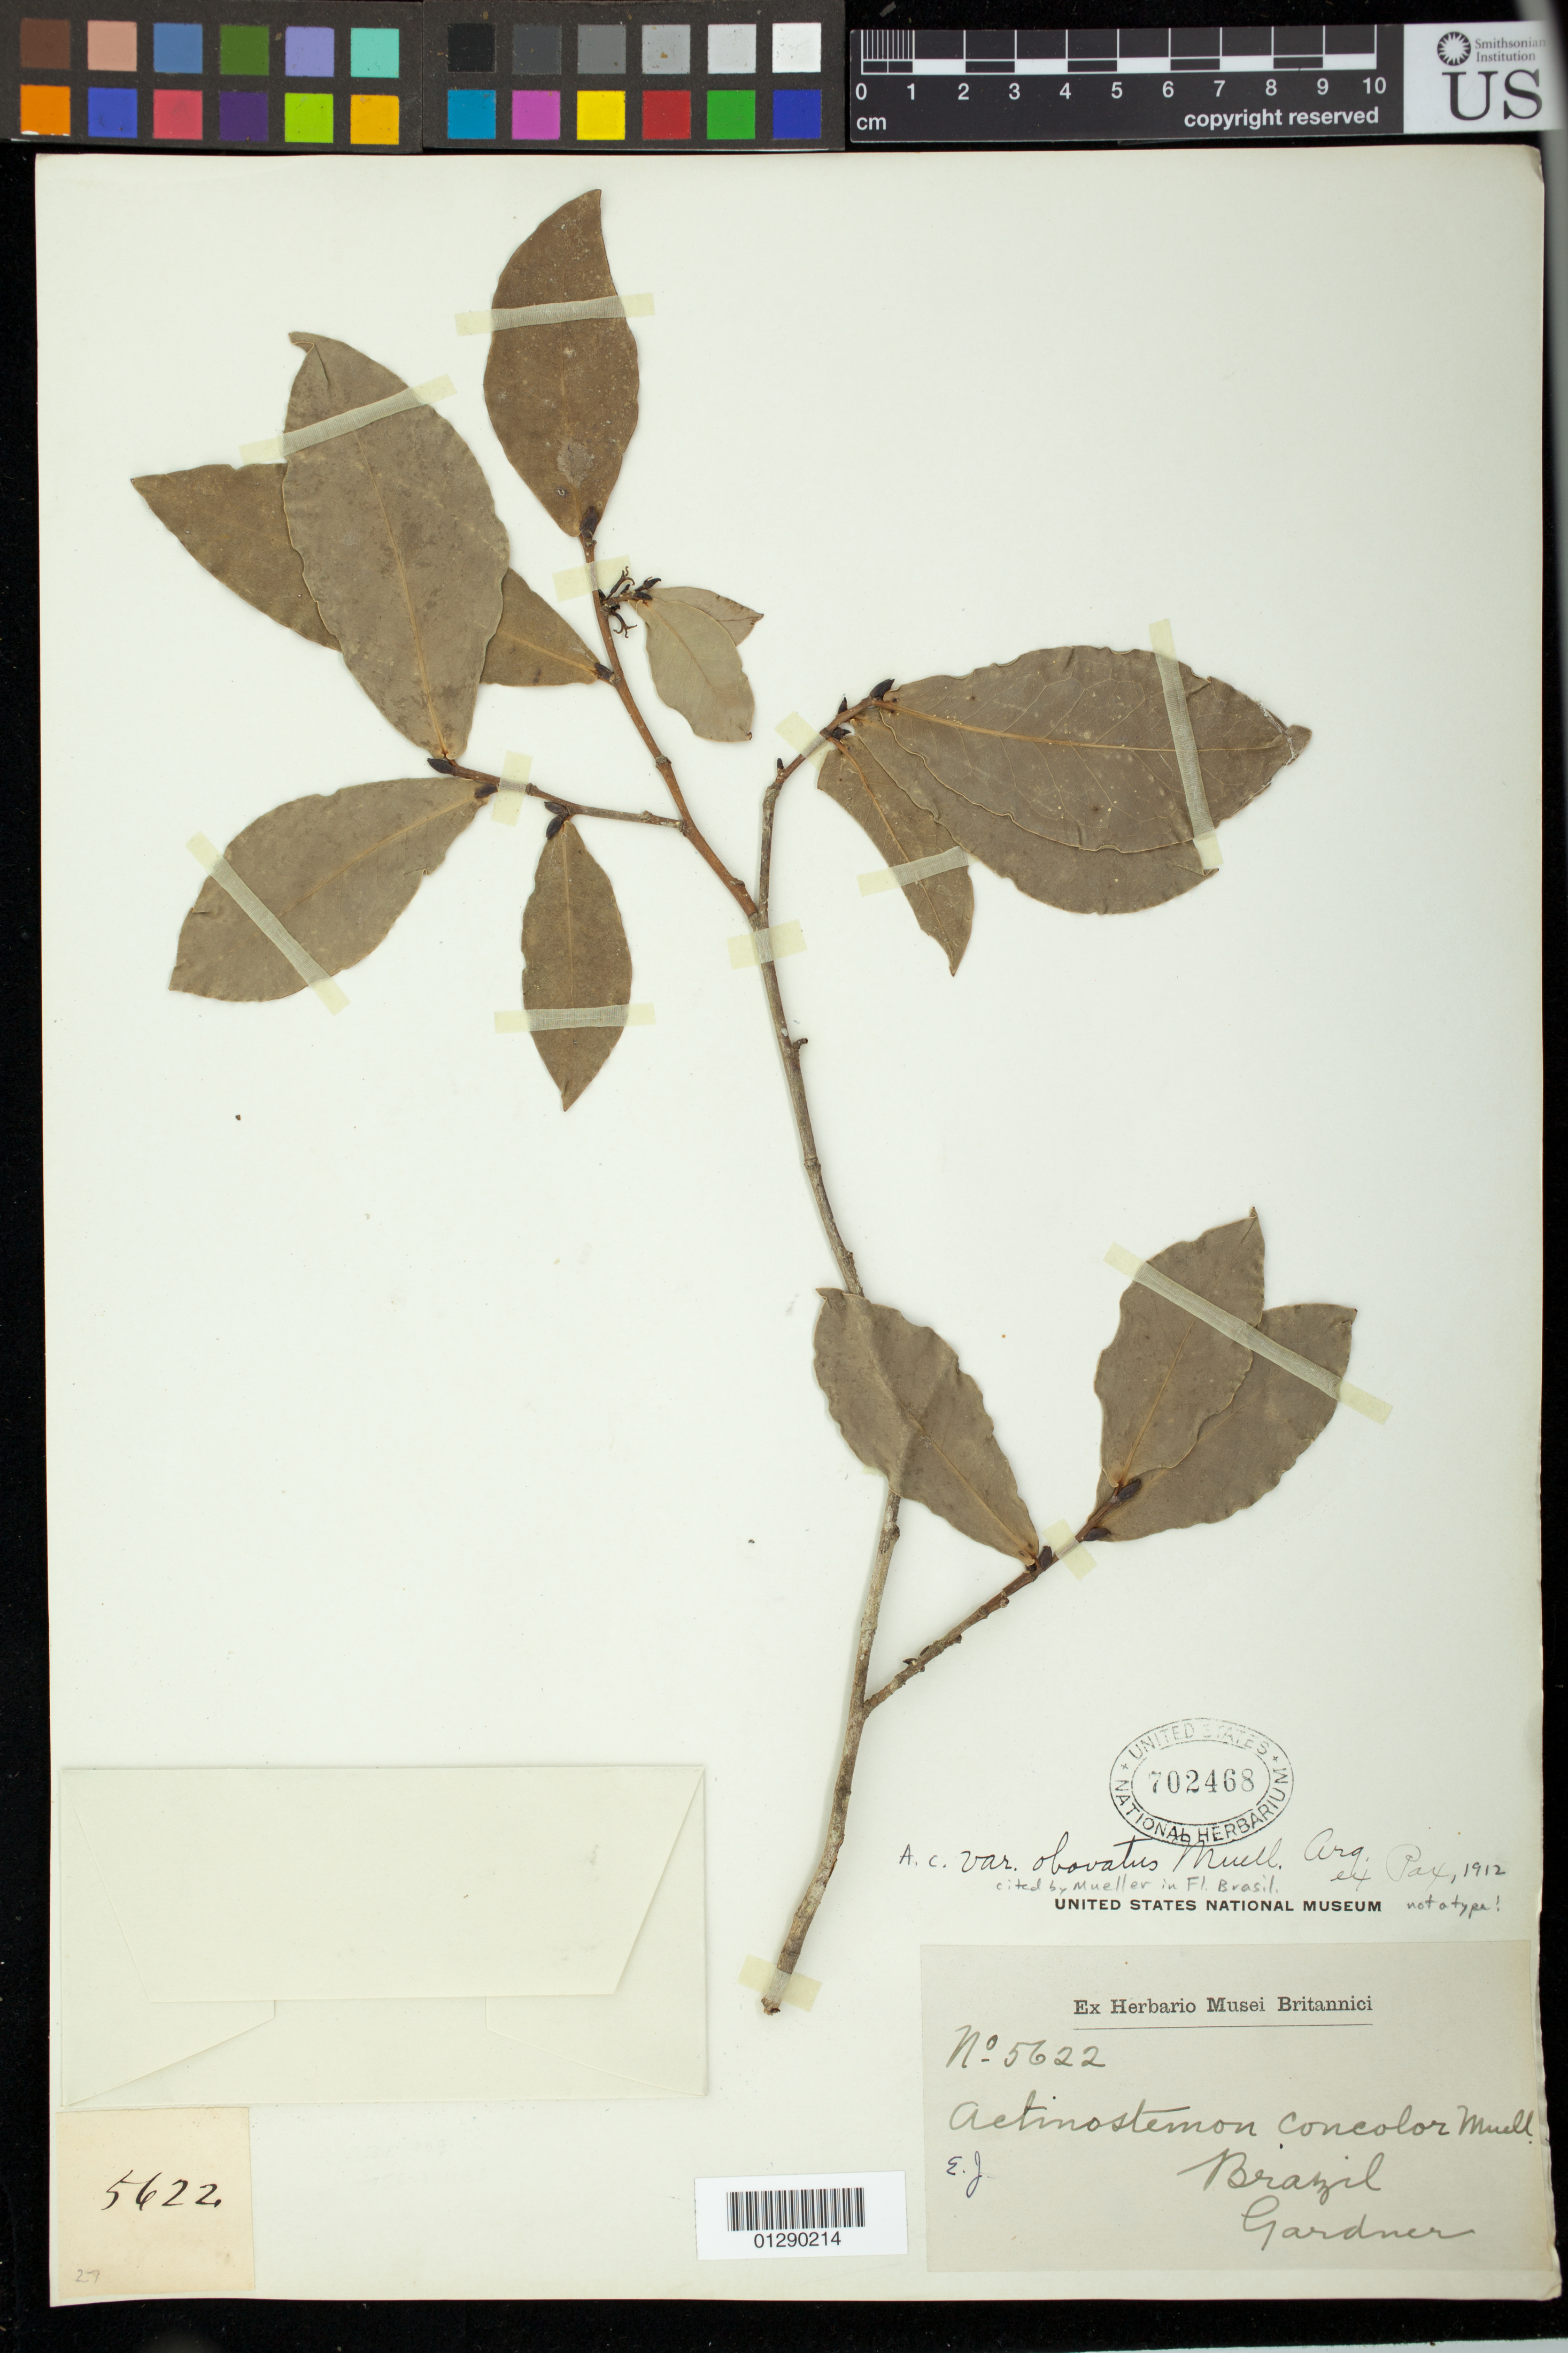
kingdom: Plantae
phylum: Tracheophyta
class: Magnoliopsida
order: Malpighiales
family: Euphorbiaceae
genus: Actinostemon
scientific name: Actinostemon concolor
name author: (Spreng.) Müll. Arg.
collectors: -- Gardner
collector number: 5622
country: Brazil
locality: Organ mountains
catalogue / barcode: US 702468